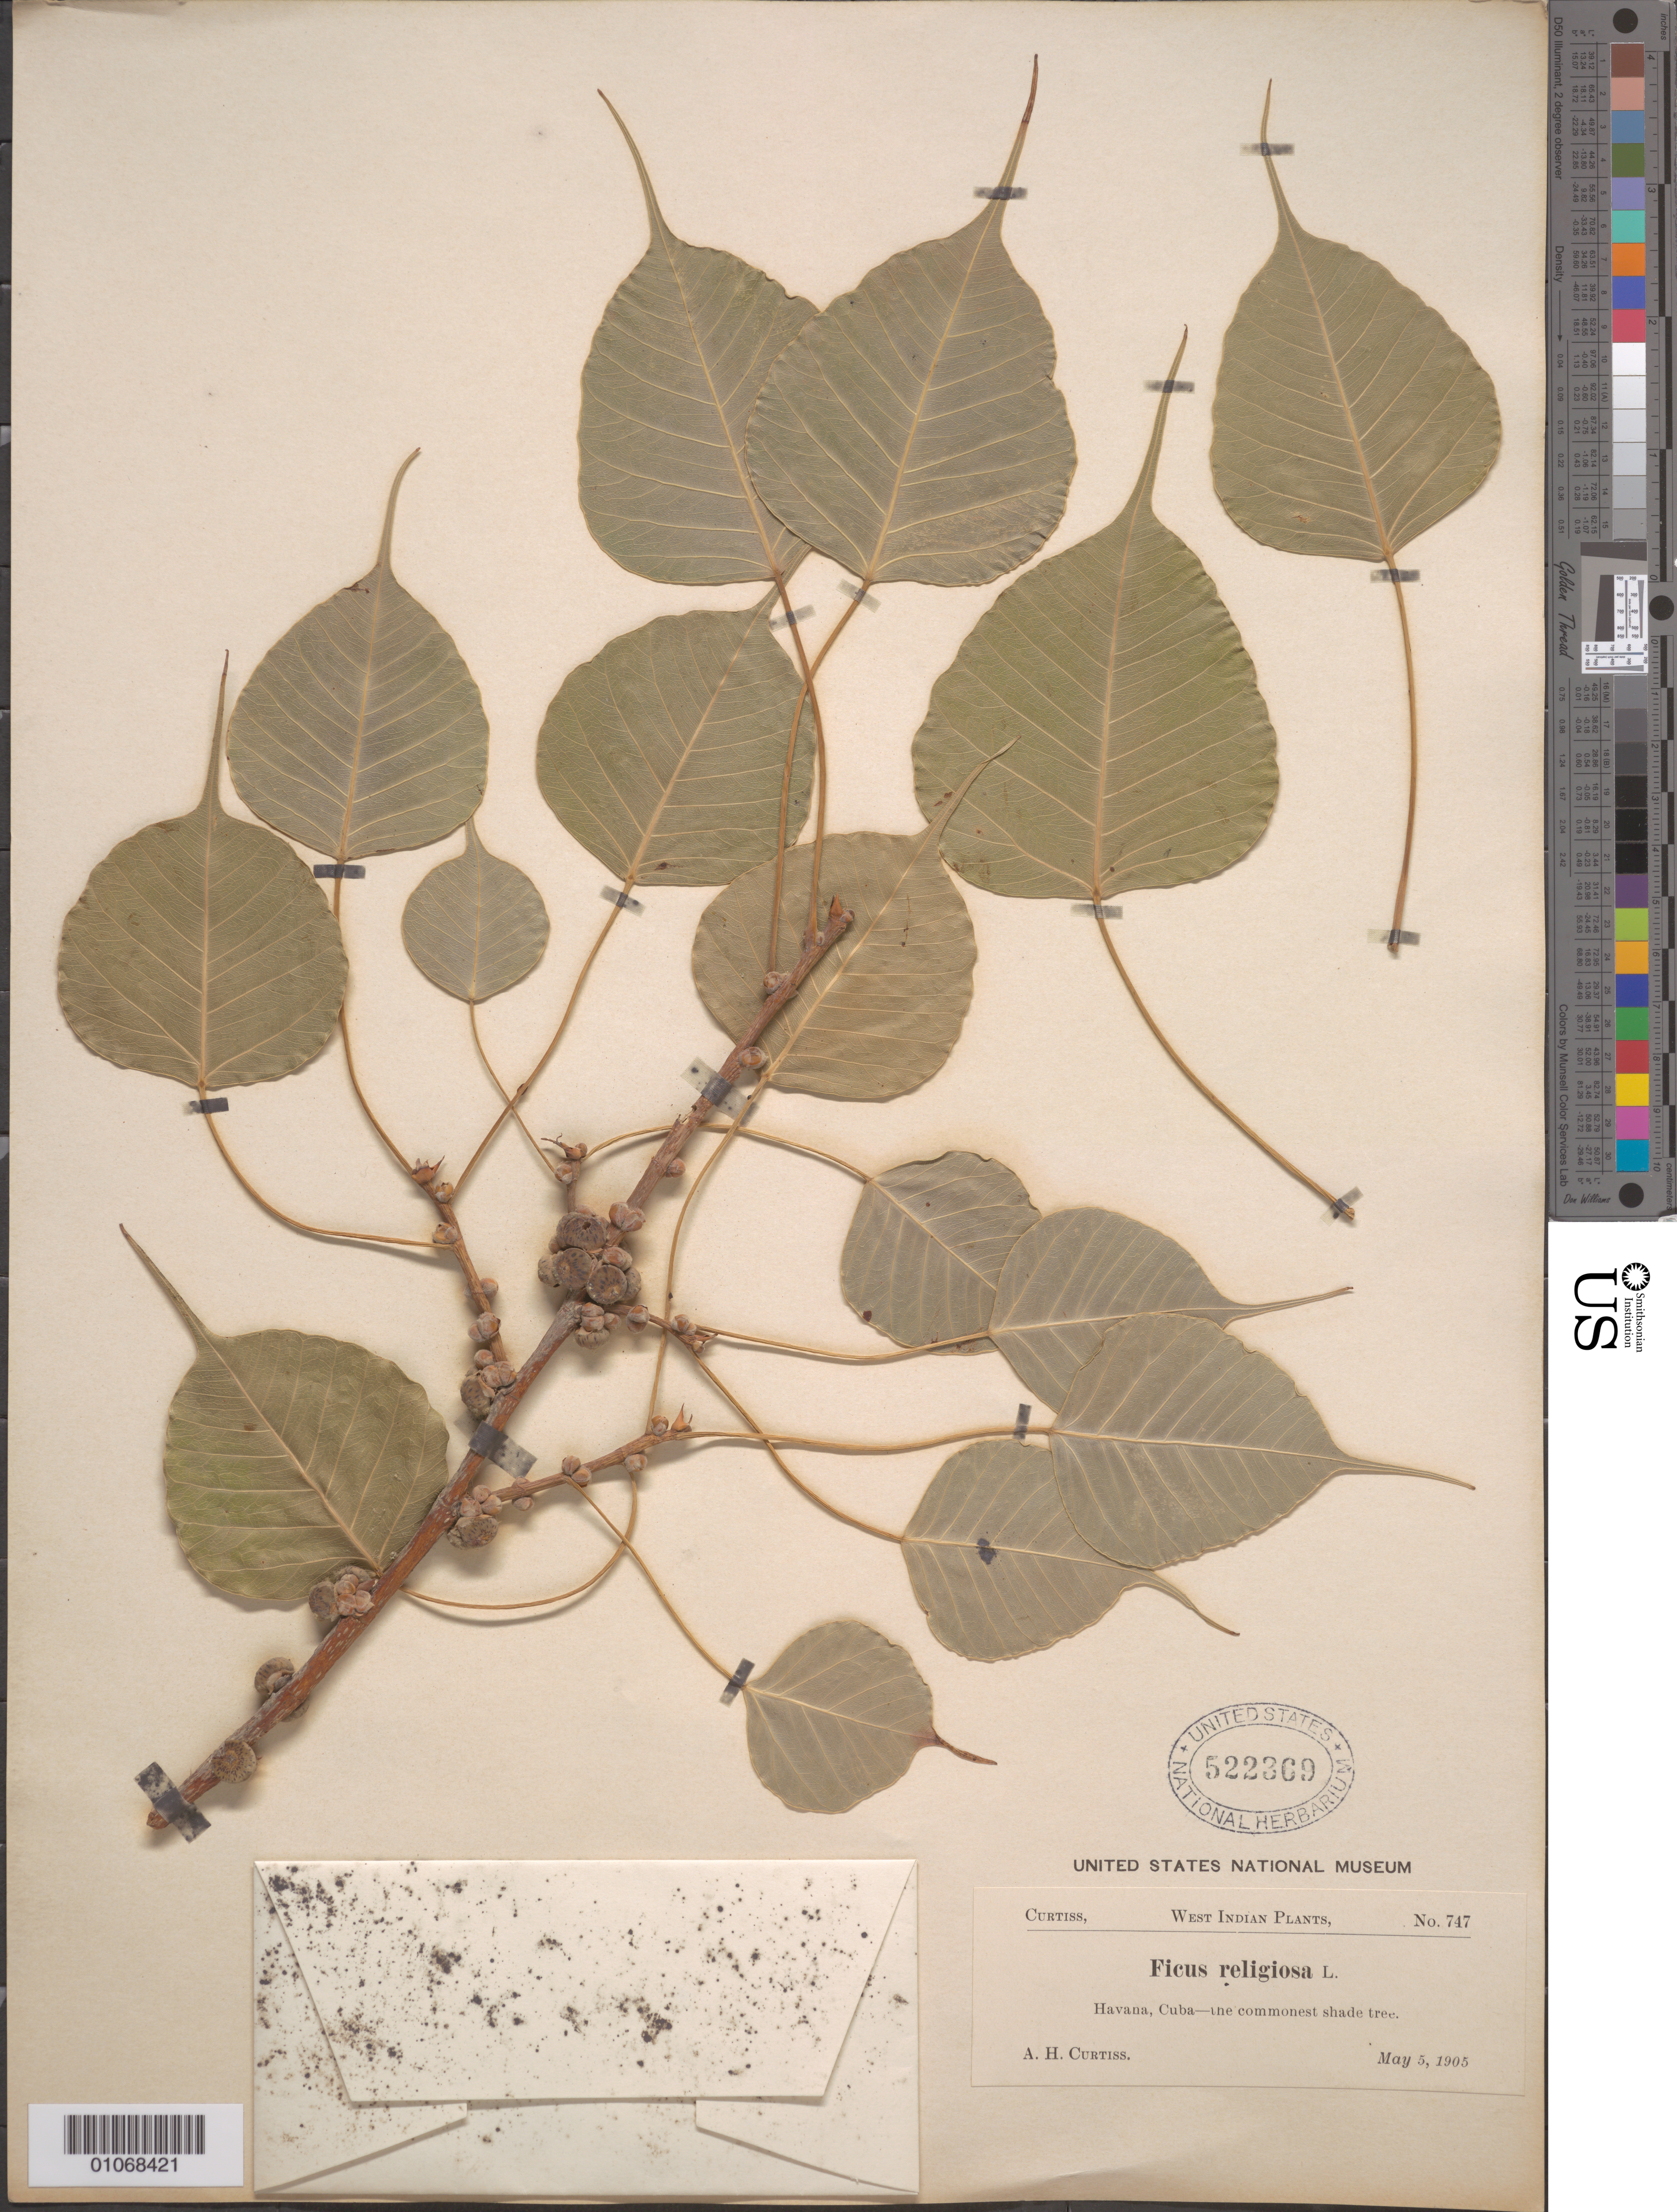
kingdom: Plantae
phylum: Tracheophyta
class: Magnoliopsida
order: Rosales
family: Moraceae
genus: Ficus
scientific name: Ficus religiosa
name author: L.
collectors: A. H. Curtiss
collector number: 747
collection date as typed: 05 May 1905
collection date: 1905-05-05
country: Cuba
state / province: La Habana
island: Cuba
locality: The commonest shade tree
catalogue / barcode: US 522369